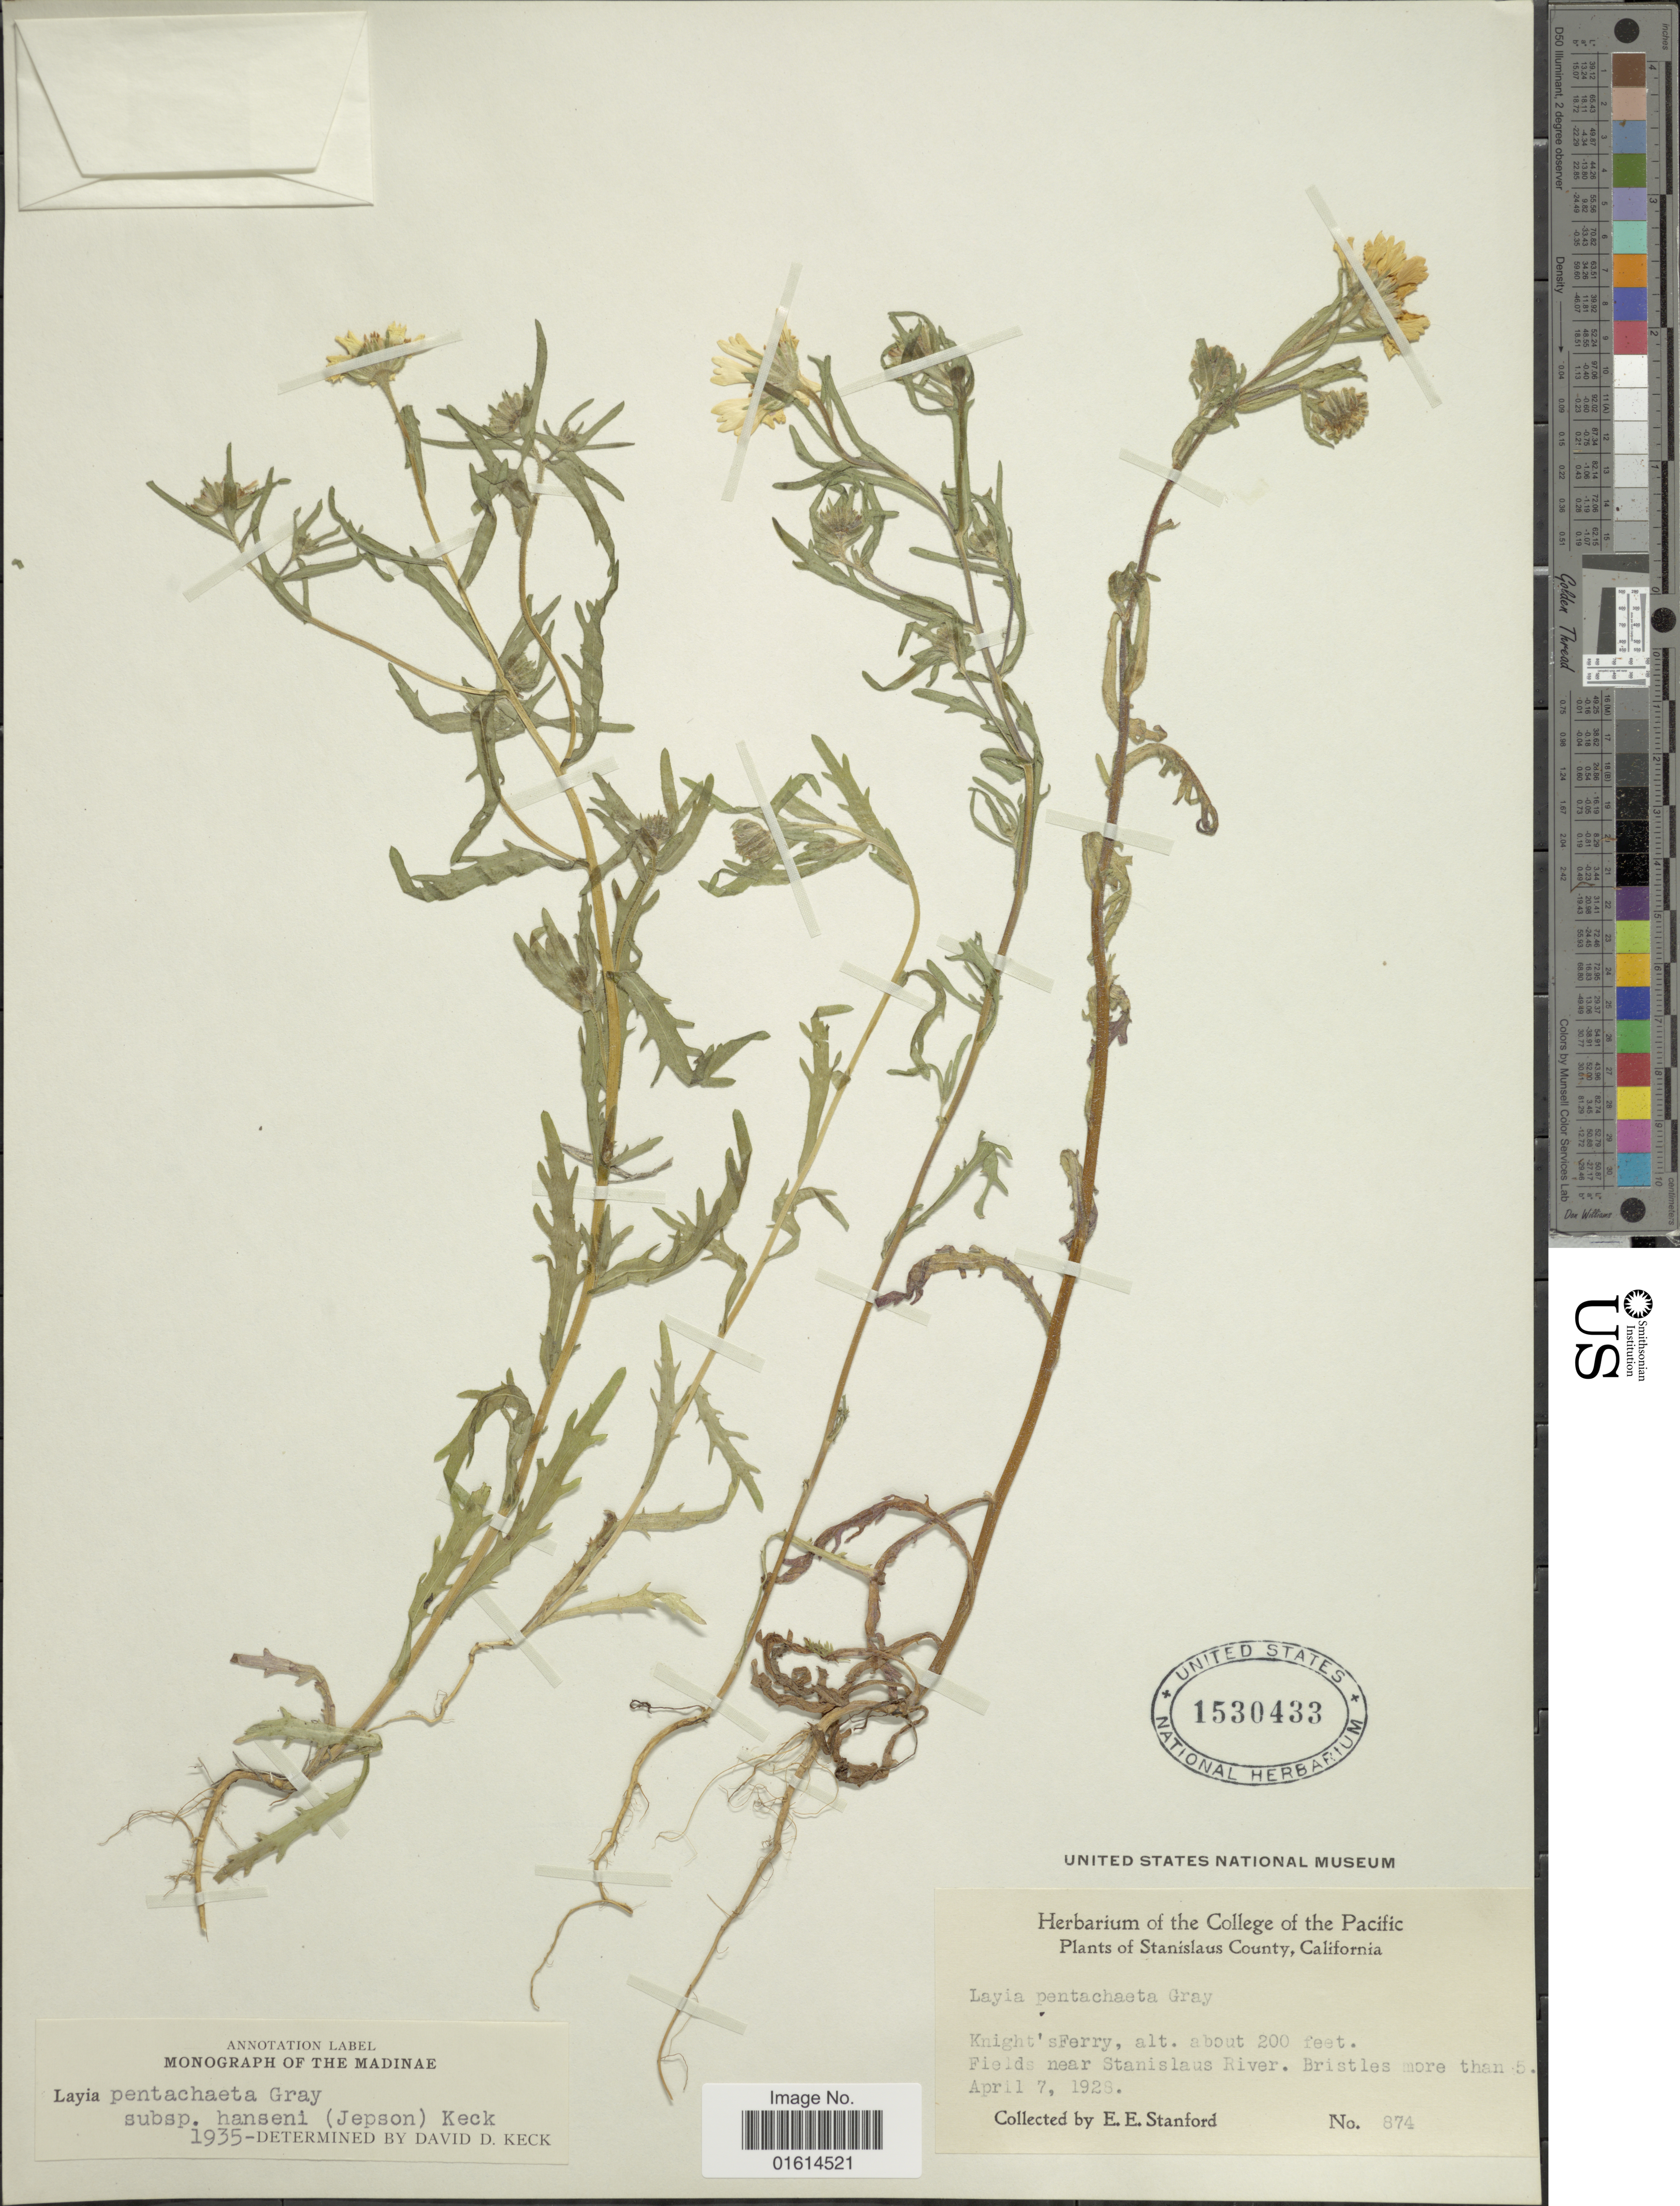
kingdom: Plantae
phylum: Tracheophyta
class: Magnoliopsida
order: Asterales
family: Asteraceae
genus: Layia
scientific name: Layia pentachaeta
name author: A. Gray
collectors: E. Stanford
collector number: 874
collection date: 1928-04-07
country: United States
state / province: California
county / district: Stanislaus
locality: Stanislaus County, Knight's Ferry, fields near Stanislaus River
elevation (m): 61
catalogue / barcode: US 1530433